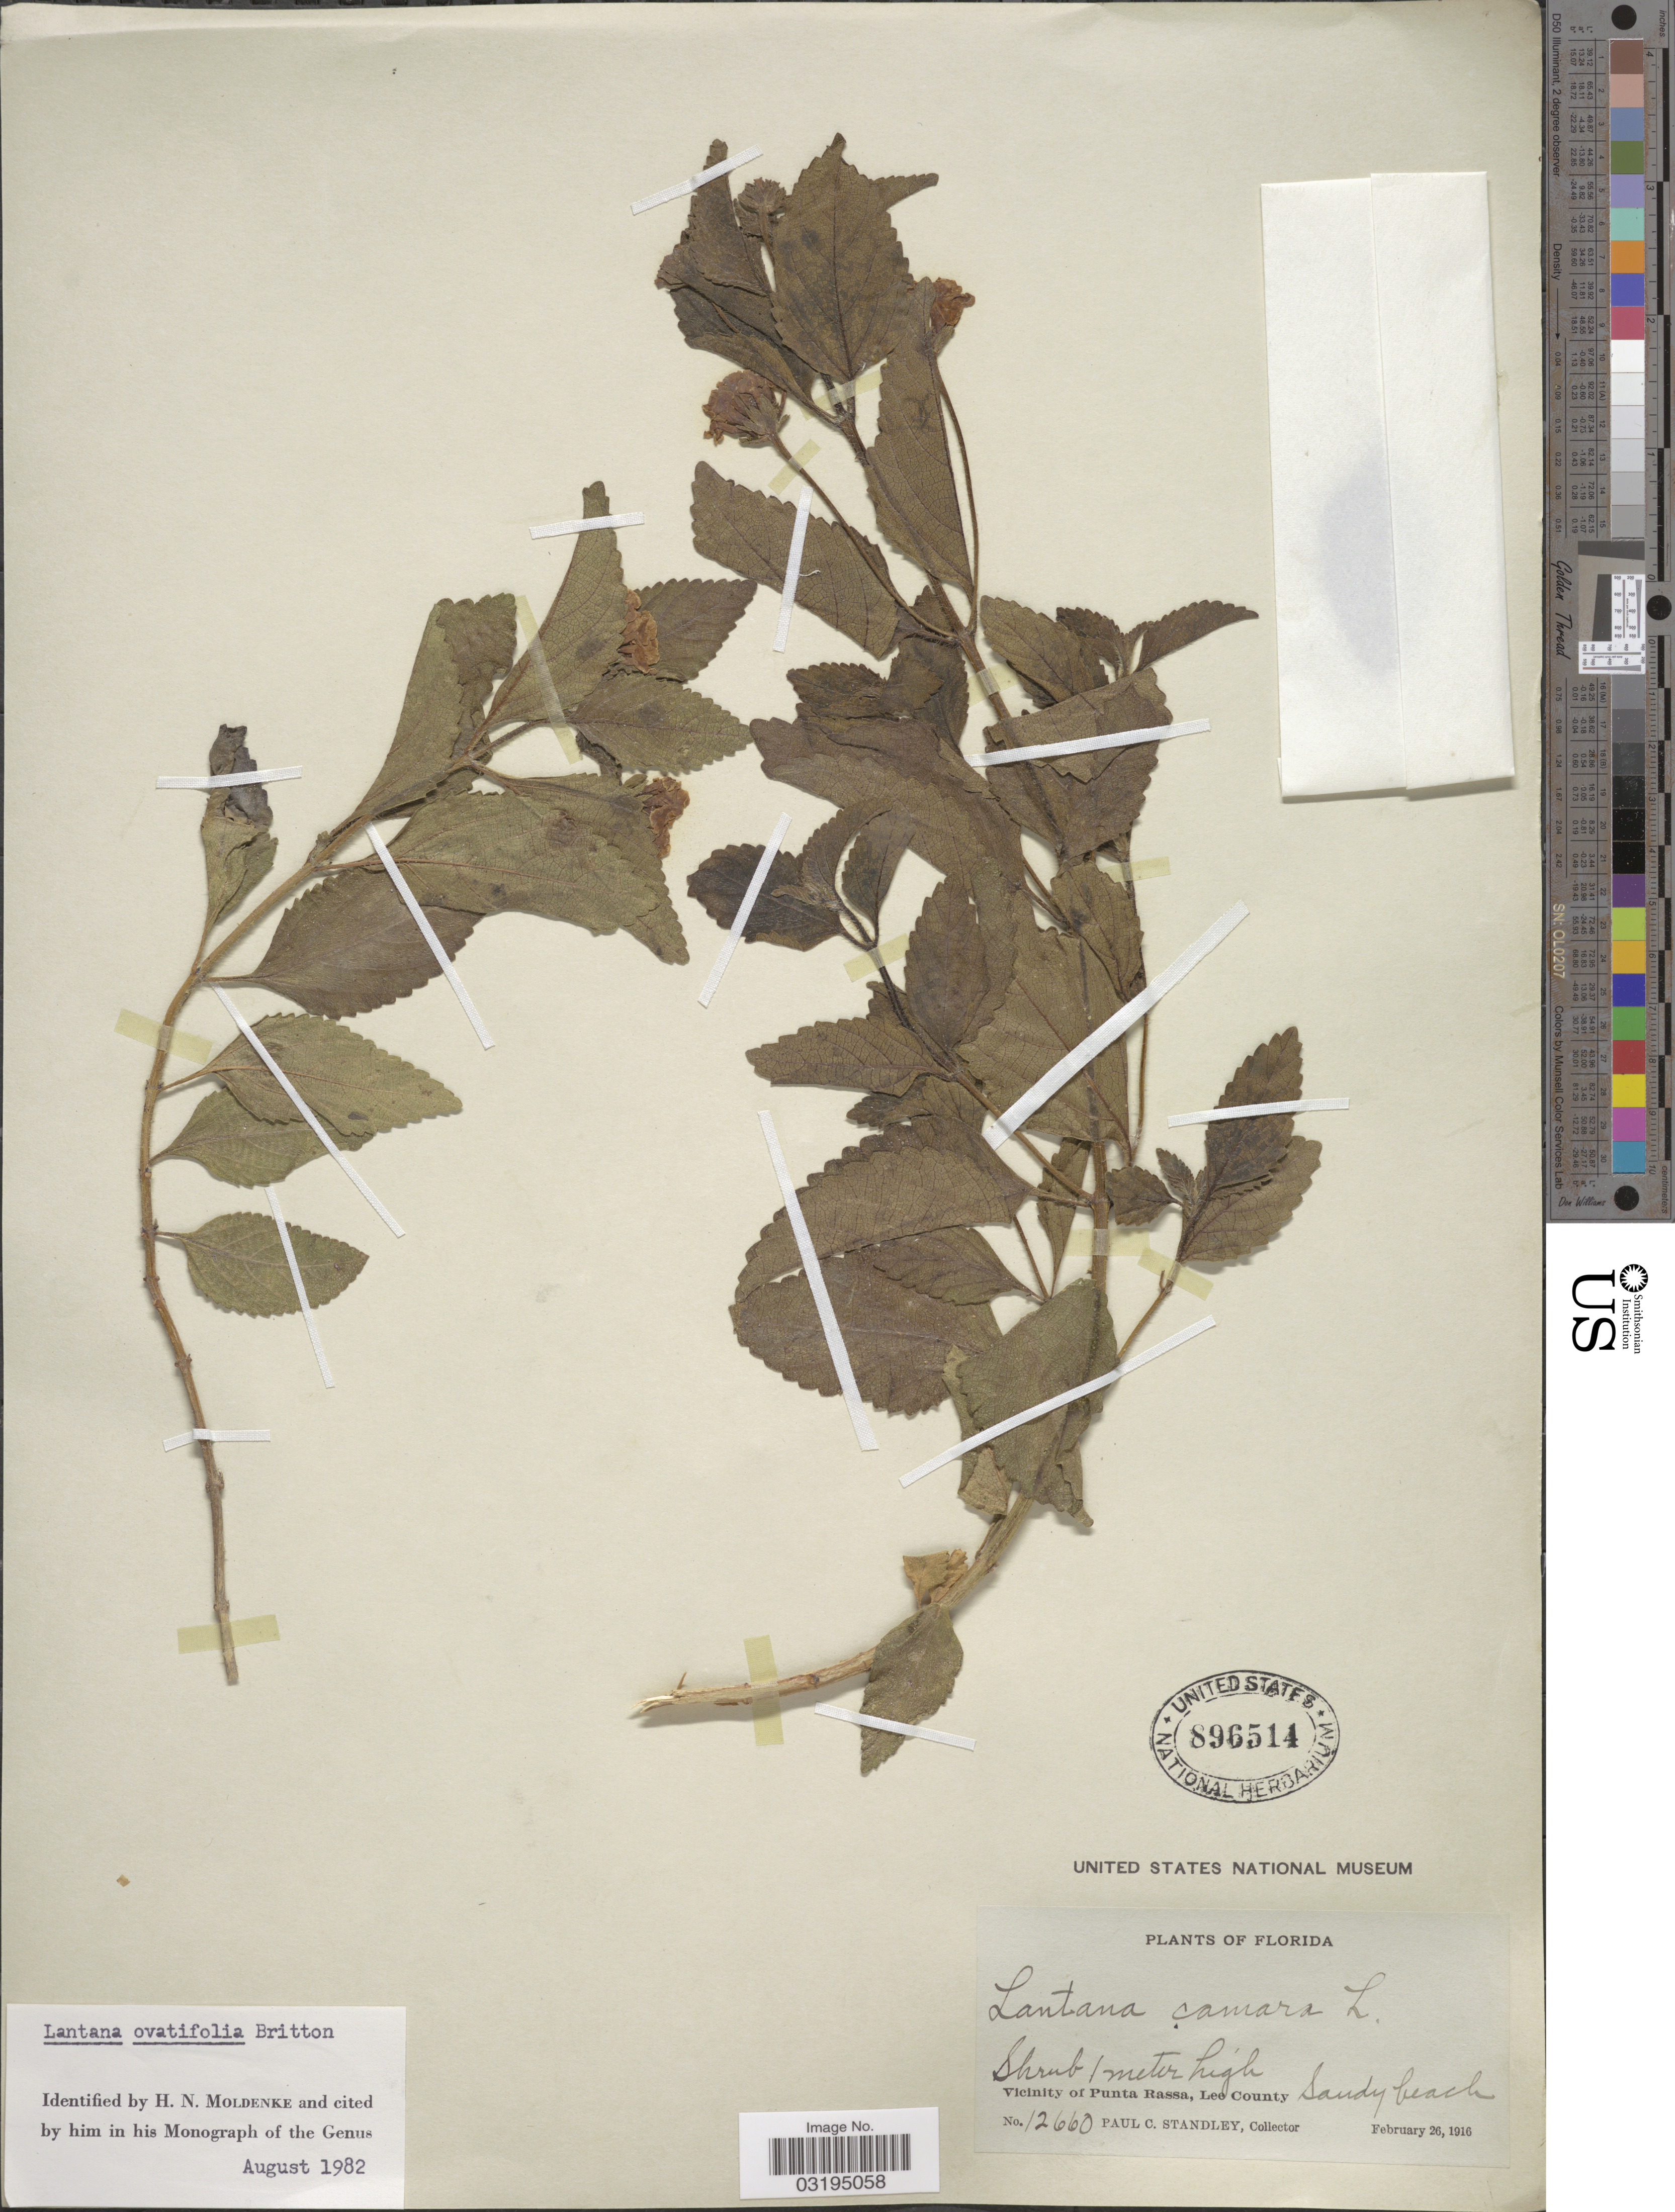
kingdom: Plantae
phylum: Tracheophyta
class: Magnoliopsida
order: Lamiales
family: Verbenaceae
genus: Lantana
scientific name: Lantana ovatifolia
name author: Britton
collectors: P. C. Standley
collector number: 12660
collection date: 1916-02-26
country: United States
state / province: Florida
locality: Vicinity of Punta Rassa, Lee County, sandy beach.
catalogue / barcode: US 896514